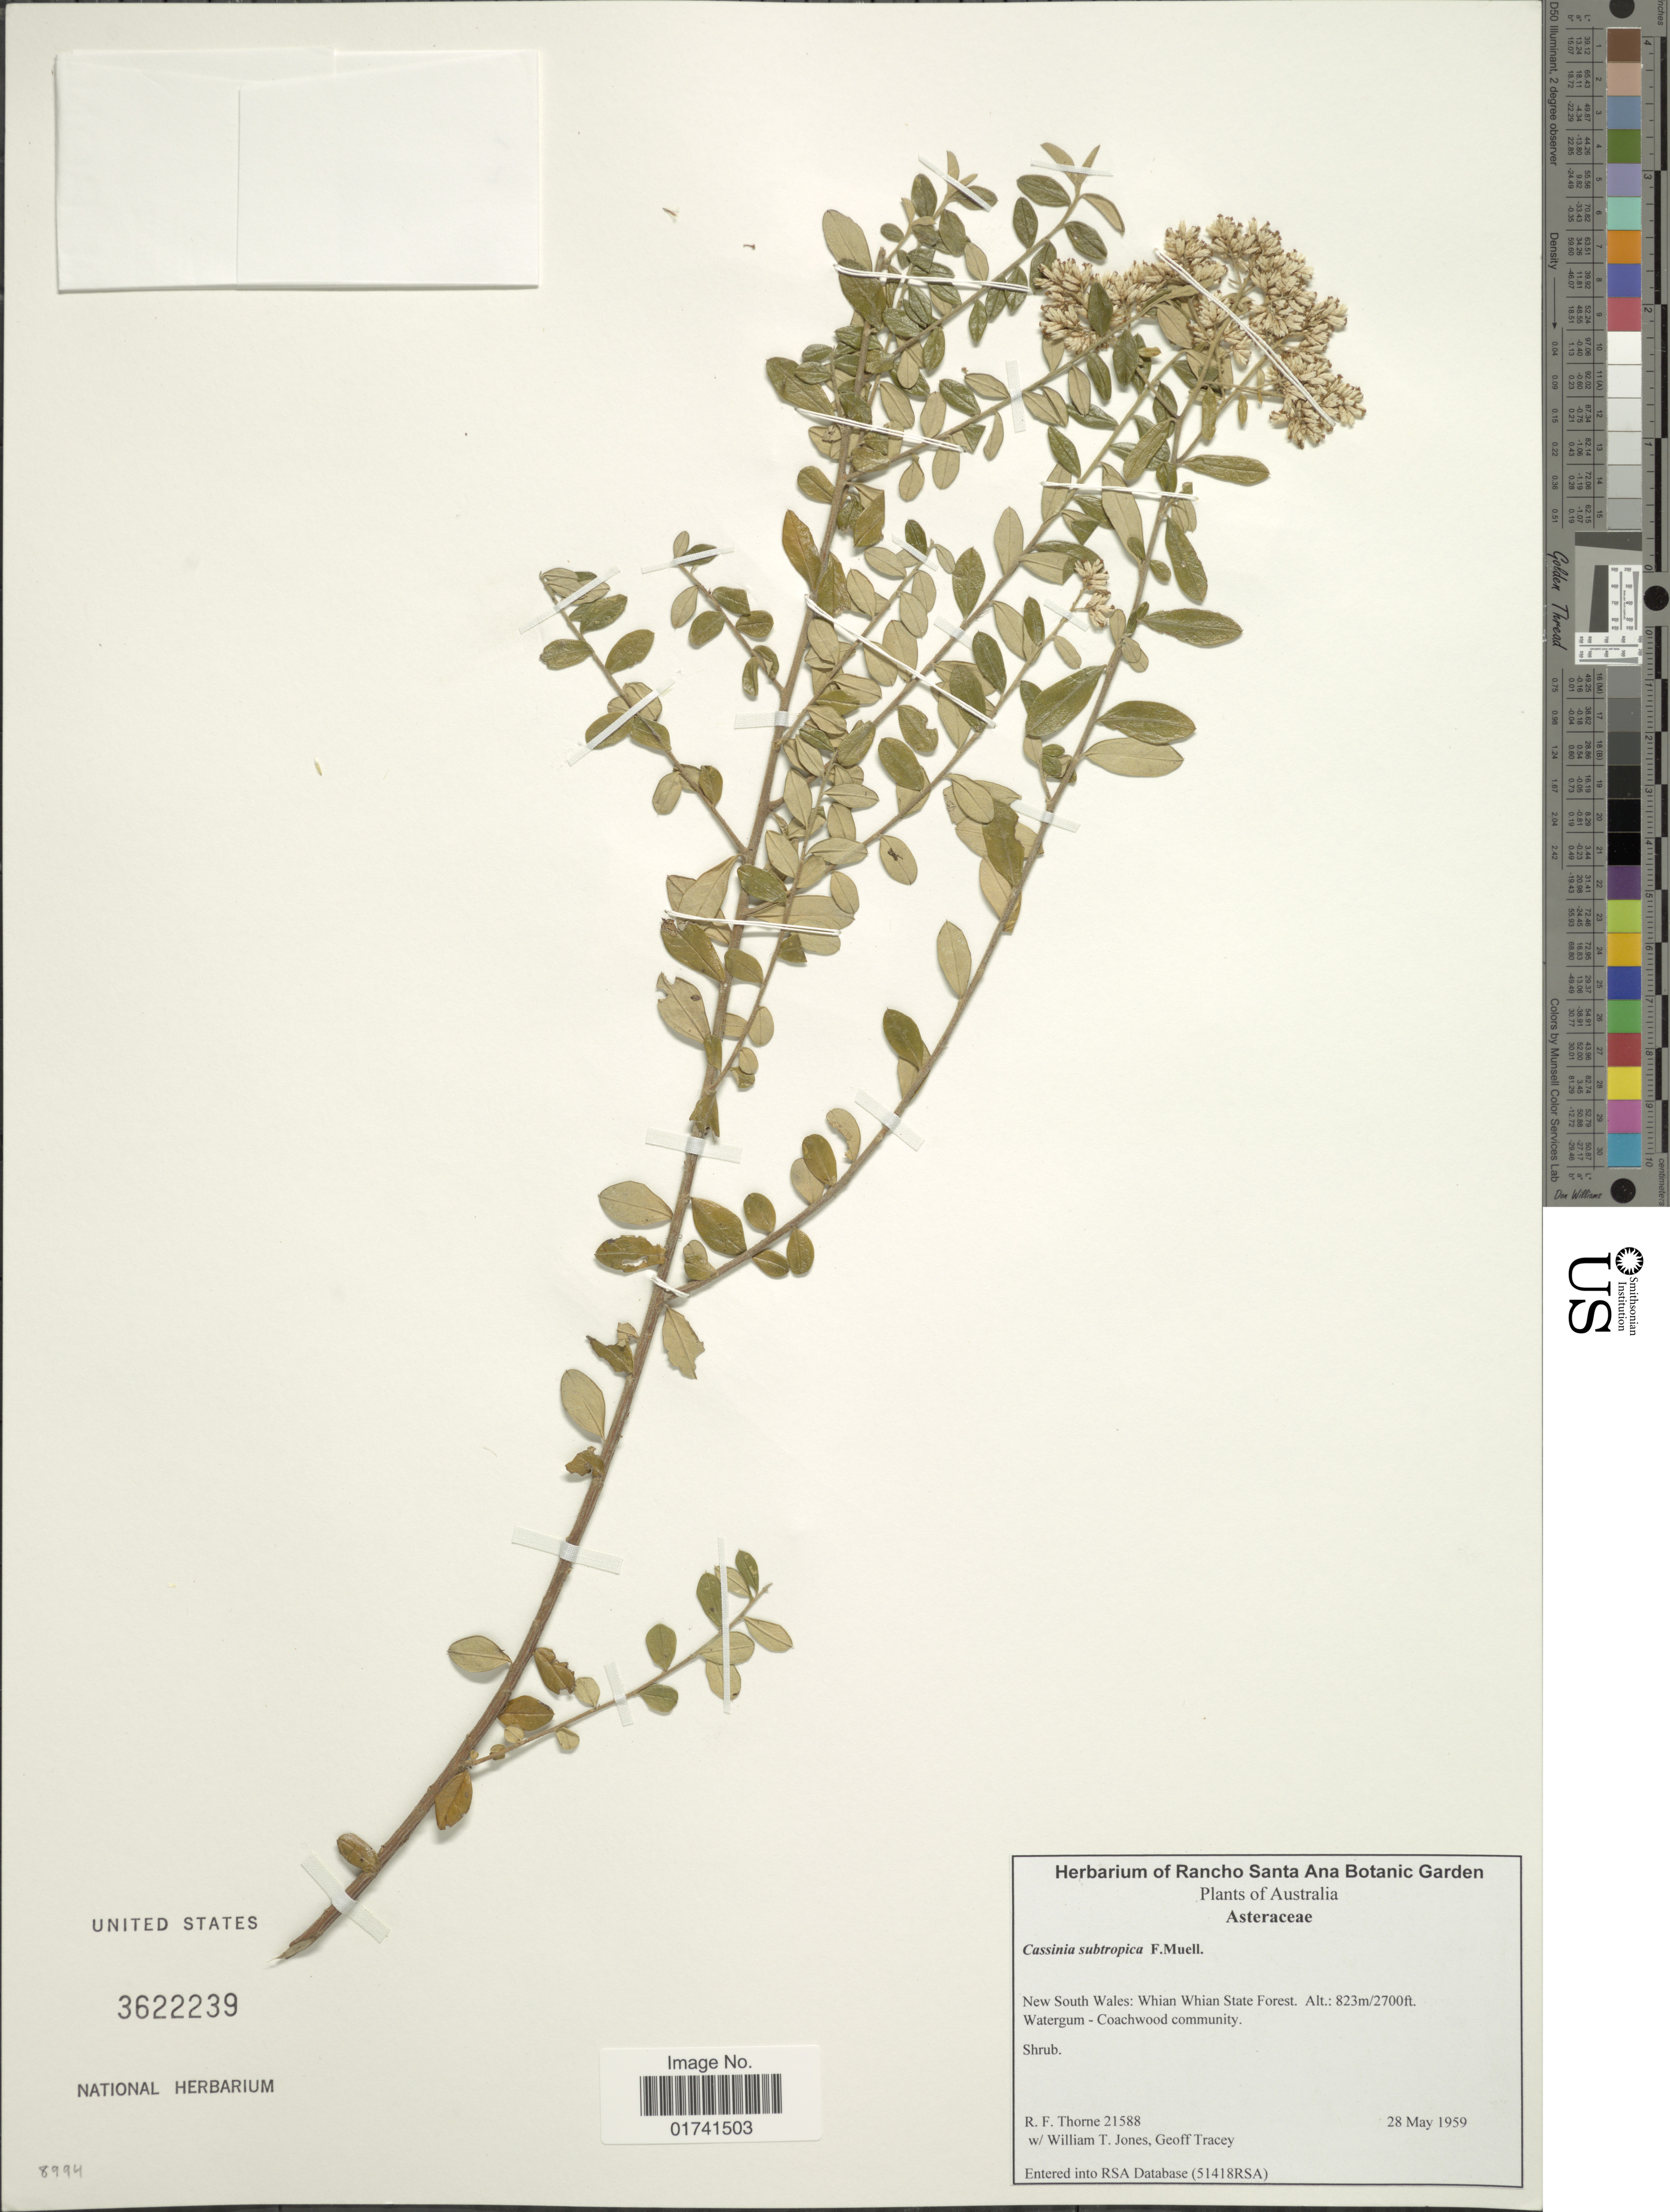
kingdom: Plantae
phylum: Tracheophyta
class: Magnoliopsida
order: Asterales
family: Asteraceae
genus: Cassinia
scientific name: Cassinia subtropica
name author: F. Muell.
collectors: R. F. Thorne, W. T. Jones & G. Tracey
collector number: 21588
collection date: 1959-05-28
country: Australia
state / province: New South Wales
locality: Whian Whian State Forest, Watergum-Coachwood community.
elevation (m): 823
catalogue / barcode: US 3622239